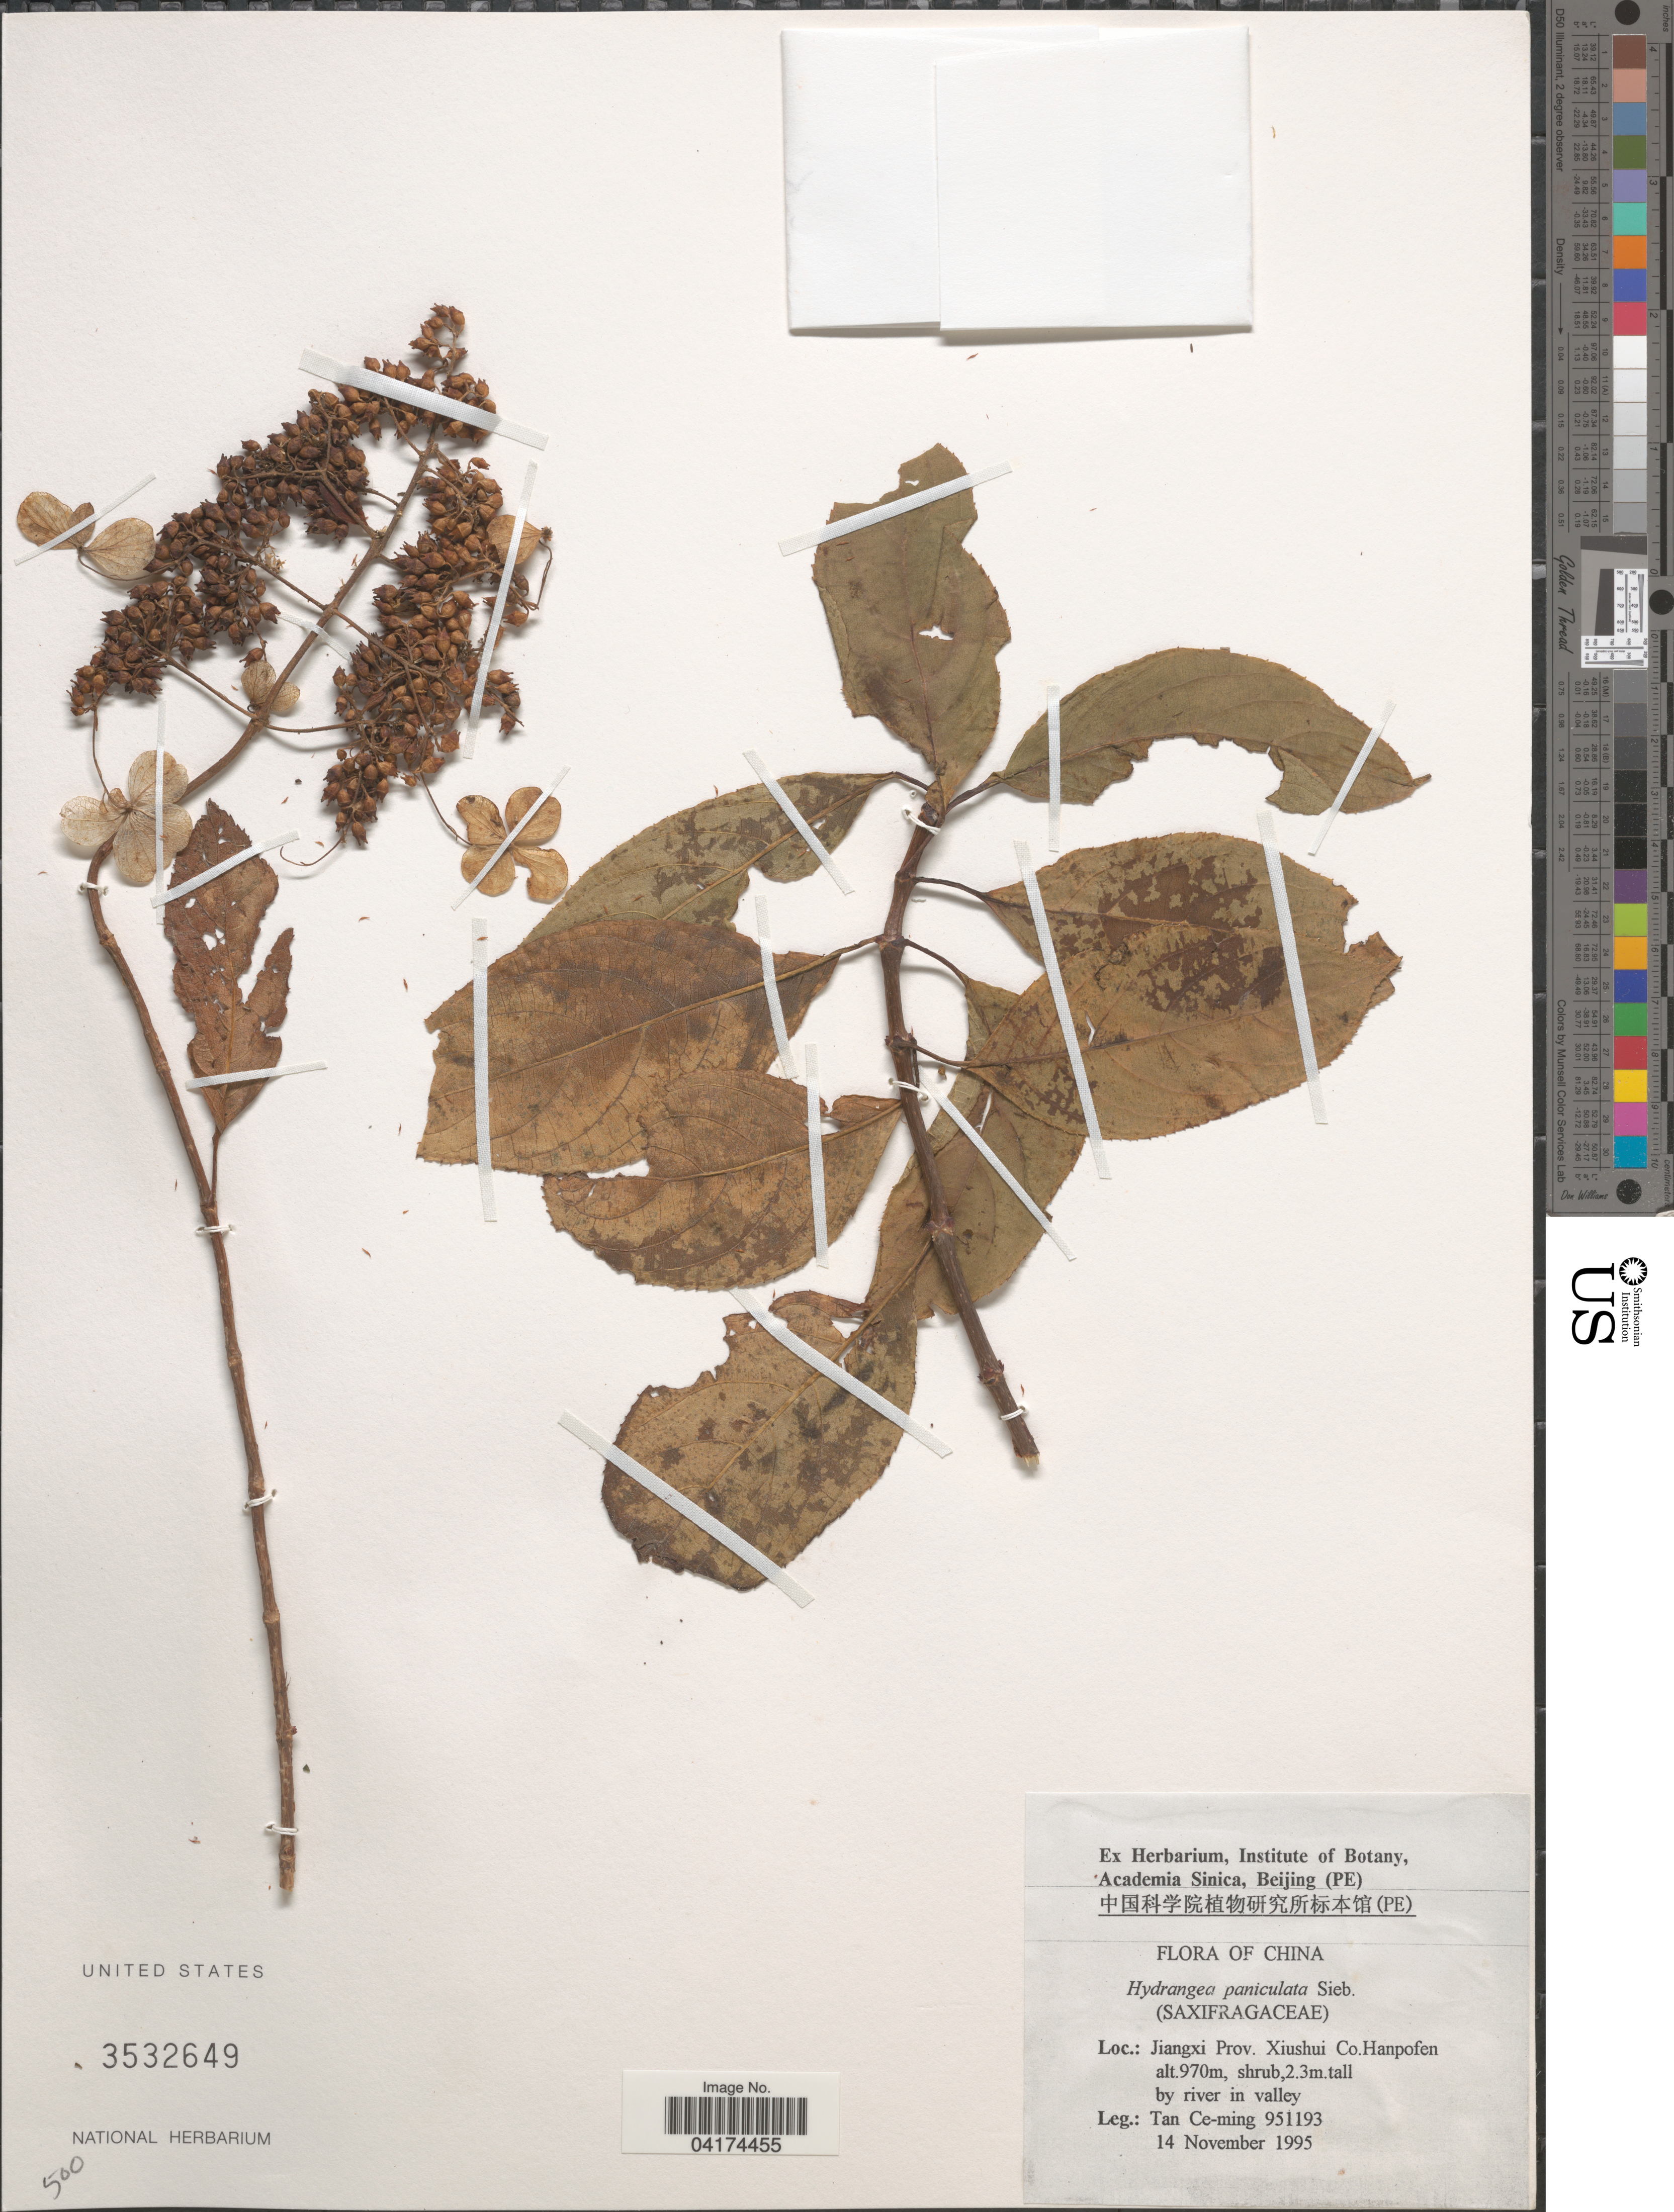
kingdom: Plantae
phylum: Tracheophyta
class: Magnoliopsida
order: Cornales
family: Hydrangeaceae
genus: Hydrangea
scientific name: Hydrangea paniculata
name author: Siebold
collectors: T. Ce-ming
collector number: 951193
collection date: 1995-11-14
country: China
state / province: Jiangxi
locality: Xiushui Co. Hanpofen.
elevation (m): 970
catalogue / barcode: US 3532649